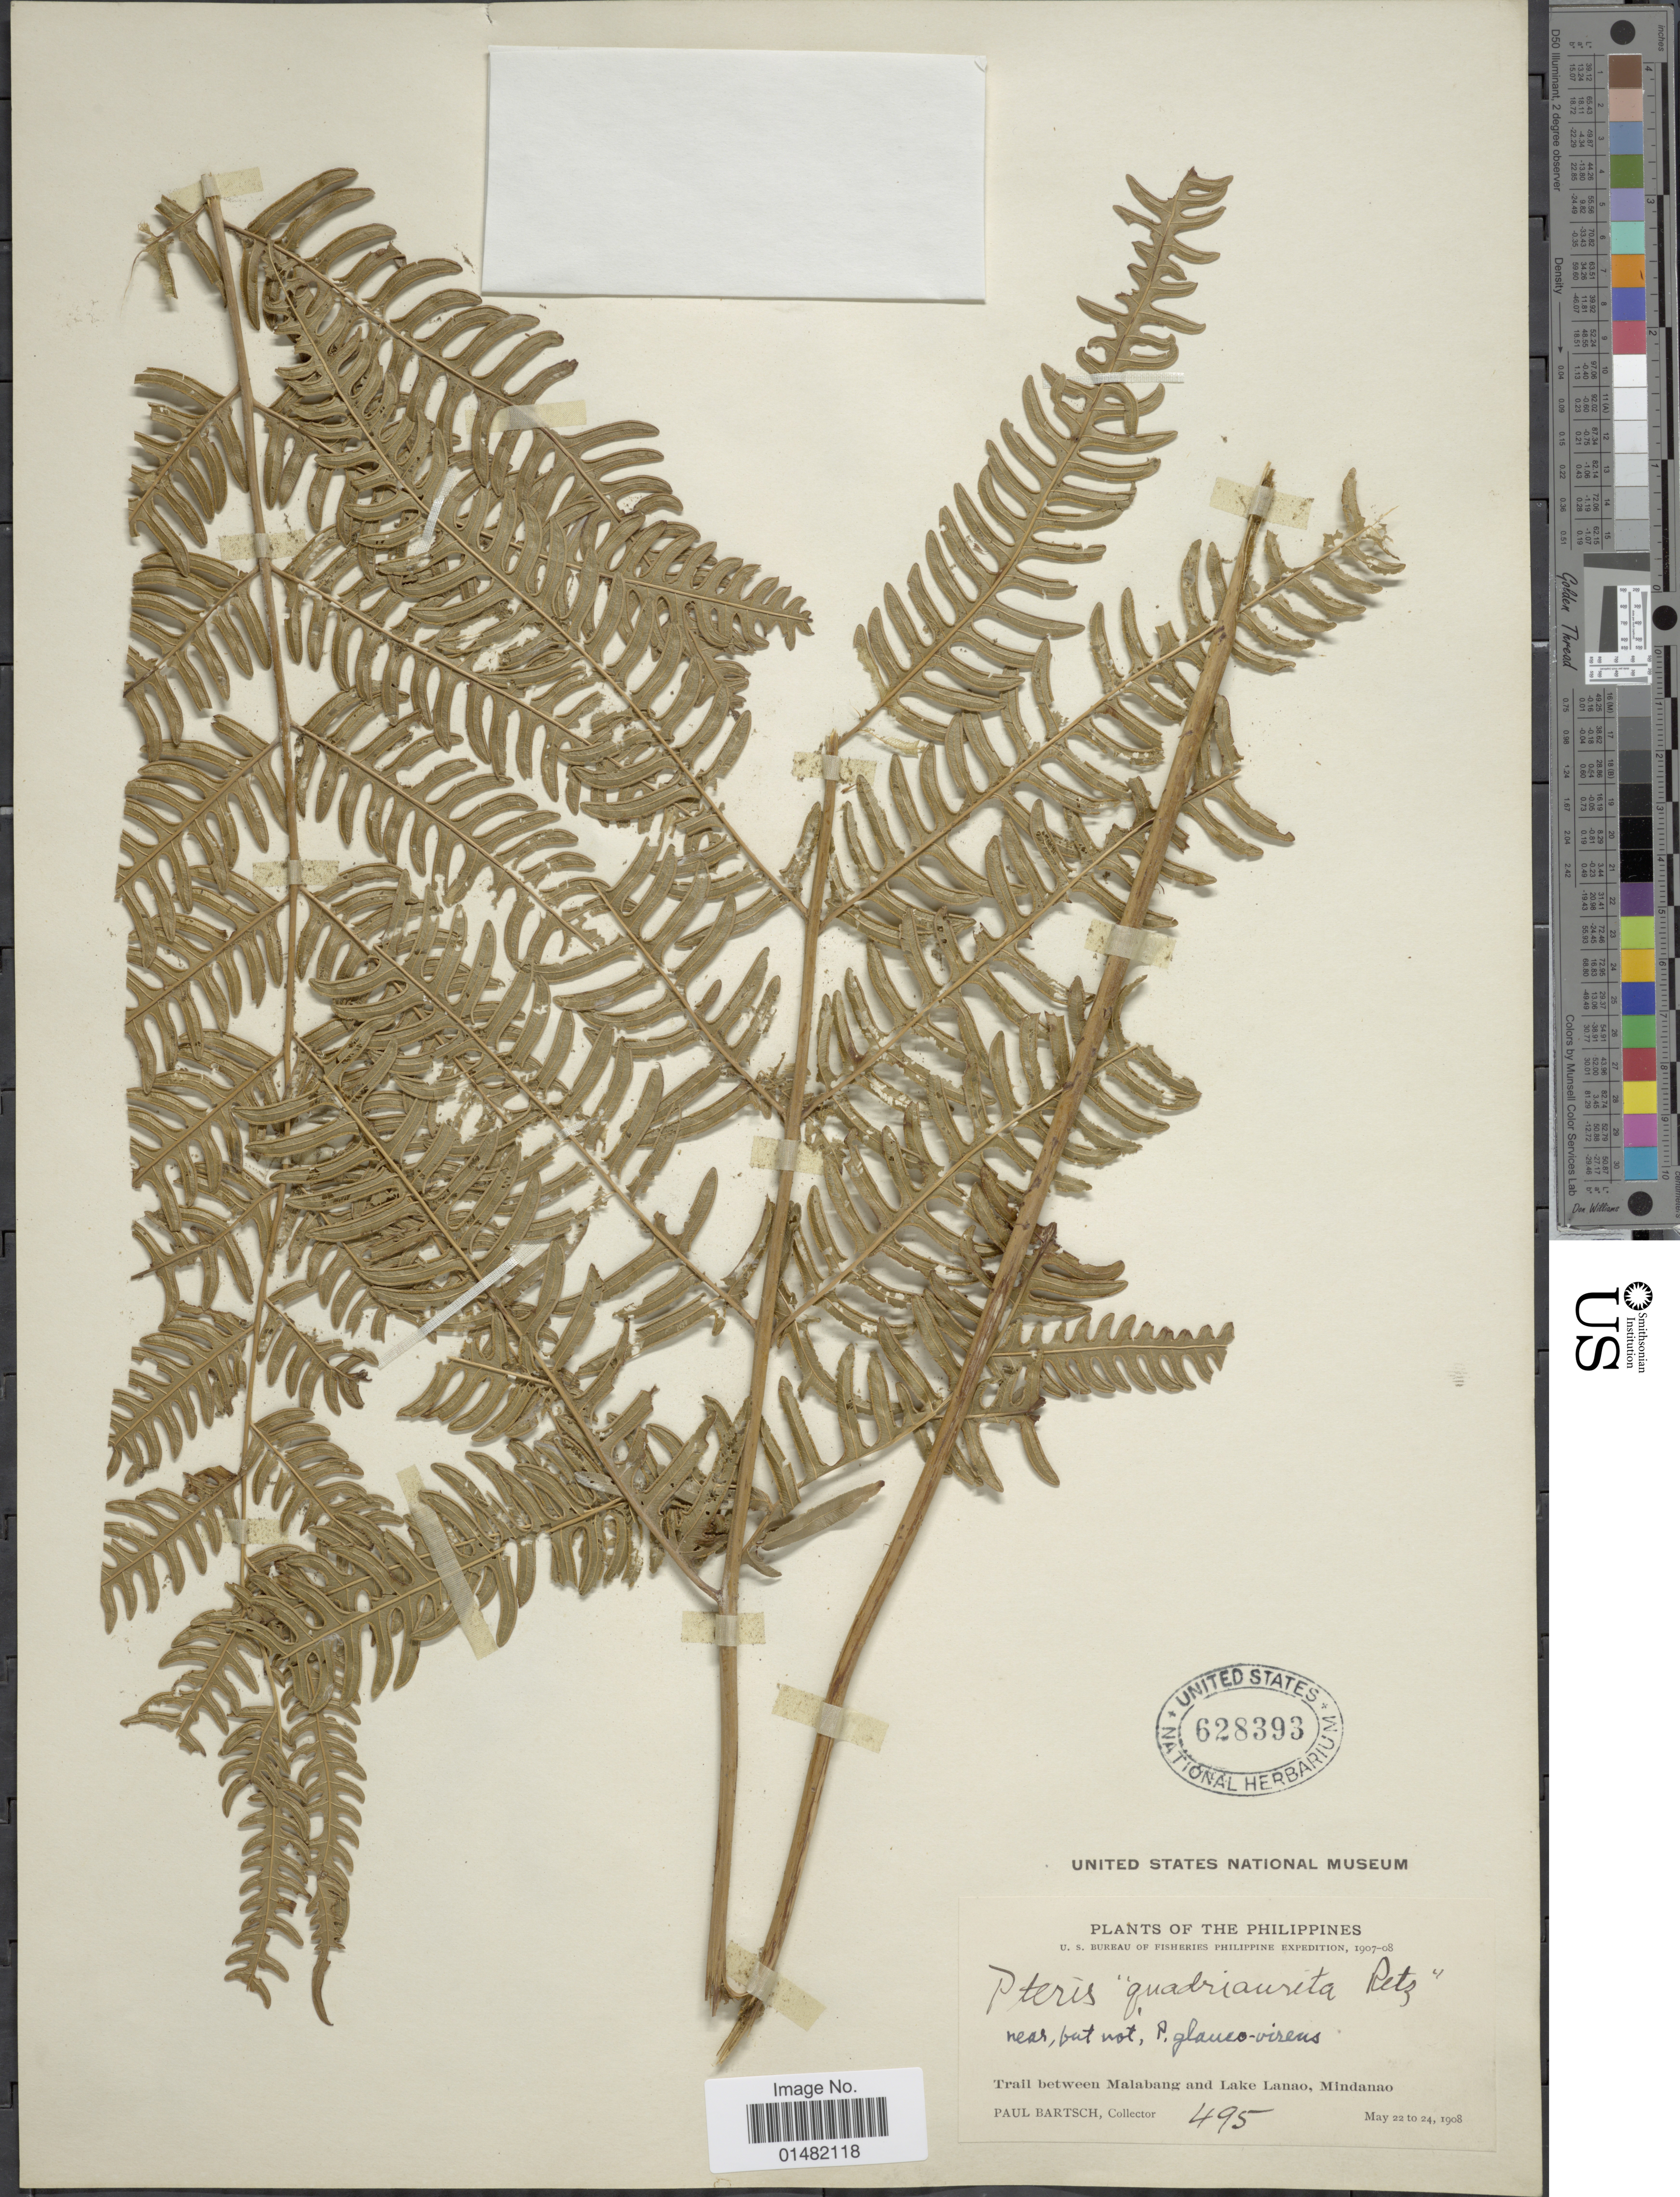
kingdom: Plantae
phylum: Tracheophyta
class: Polypodiopsida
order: Polypodiales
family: Pteridaceae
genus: Pteris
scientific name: Pteris sp.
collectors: P. Bartsch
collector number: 495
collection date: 1908-05-22/1908-05-24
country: Philippines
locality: Trail between Malabang and Lake Lanao, Mindanao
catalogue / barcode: US 628393